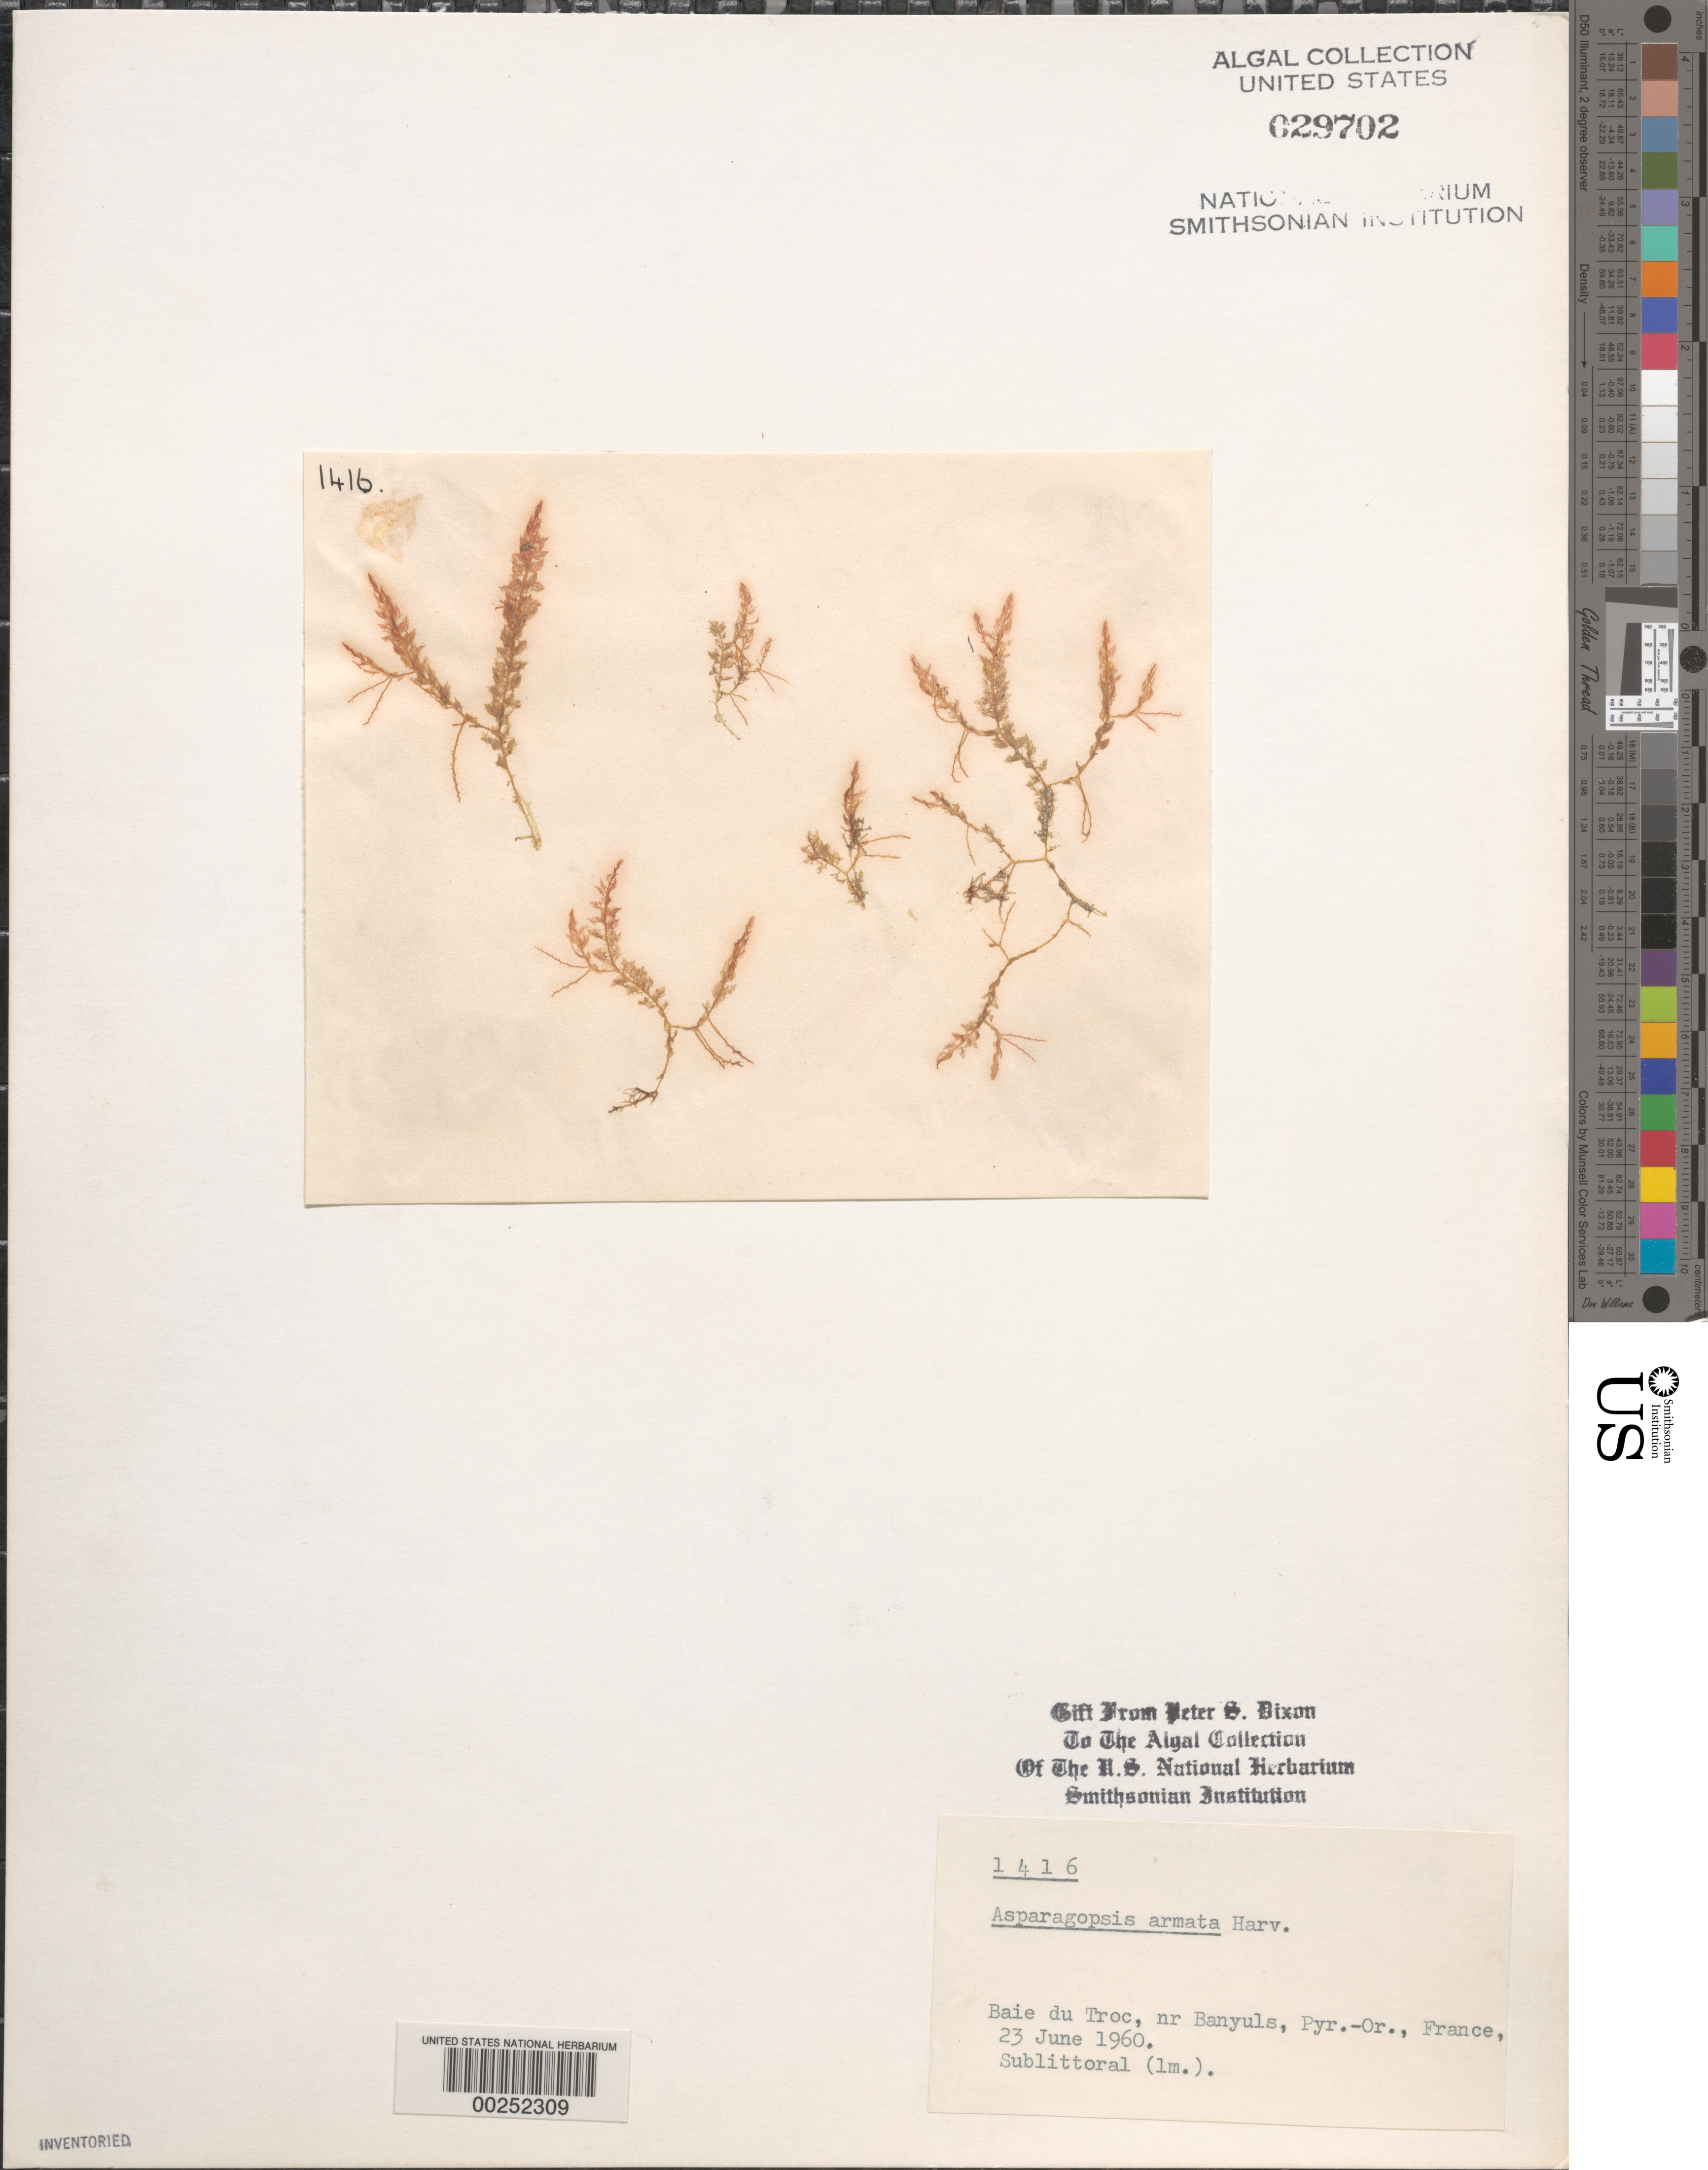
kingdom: Plantae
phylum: Rhodophyta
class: Florideophyceae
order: Bonnemaisoniales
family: Bonnemaisoniaceae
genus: Asparagopsis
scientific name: Asparagopsis armata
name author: Harv.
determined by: Dixon, P. S.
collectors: P. S. Dixon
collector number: PSD 1416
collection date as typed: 23 Jun 1960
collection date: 1960-06-23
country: France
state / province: Occitanie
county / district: Pyrénées-Orientales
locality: Baie du Troc, near Banyuls-sur-Mer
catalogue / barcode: US 29702